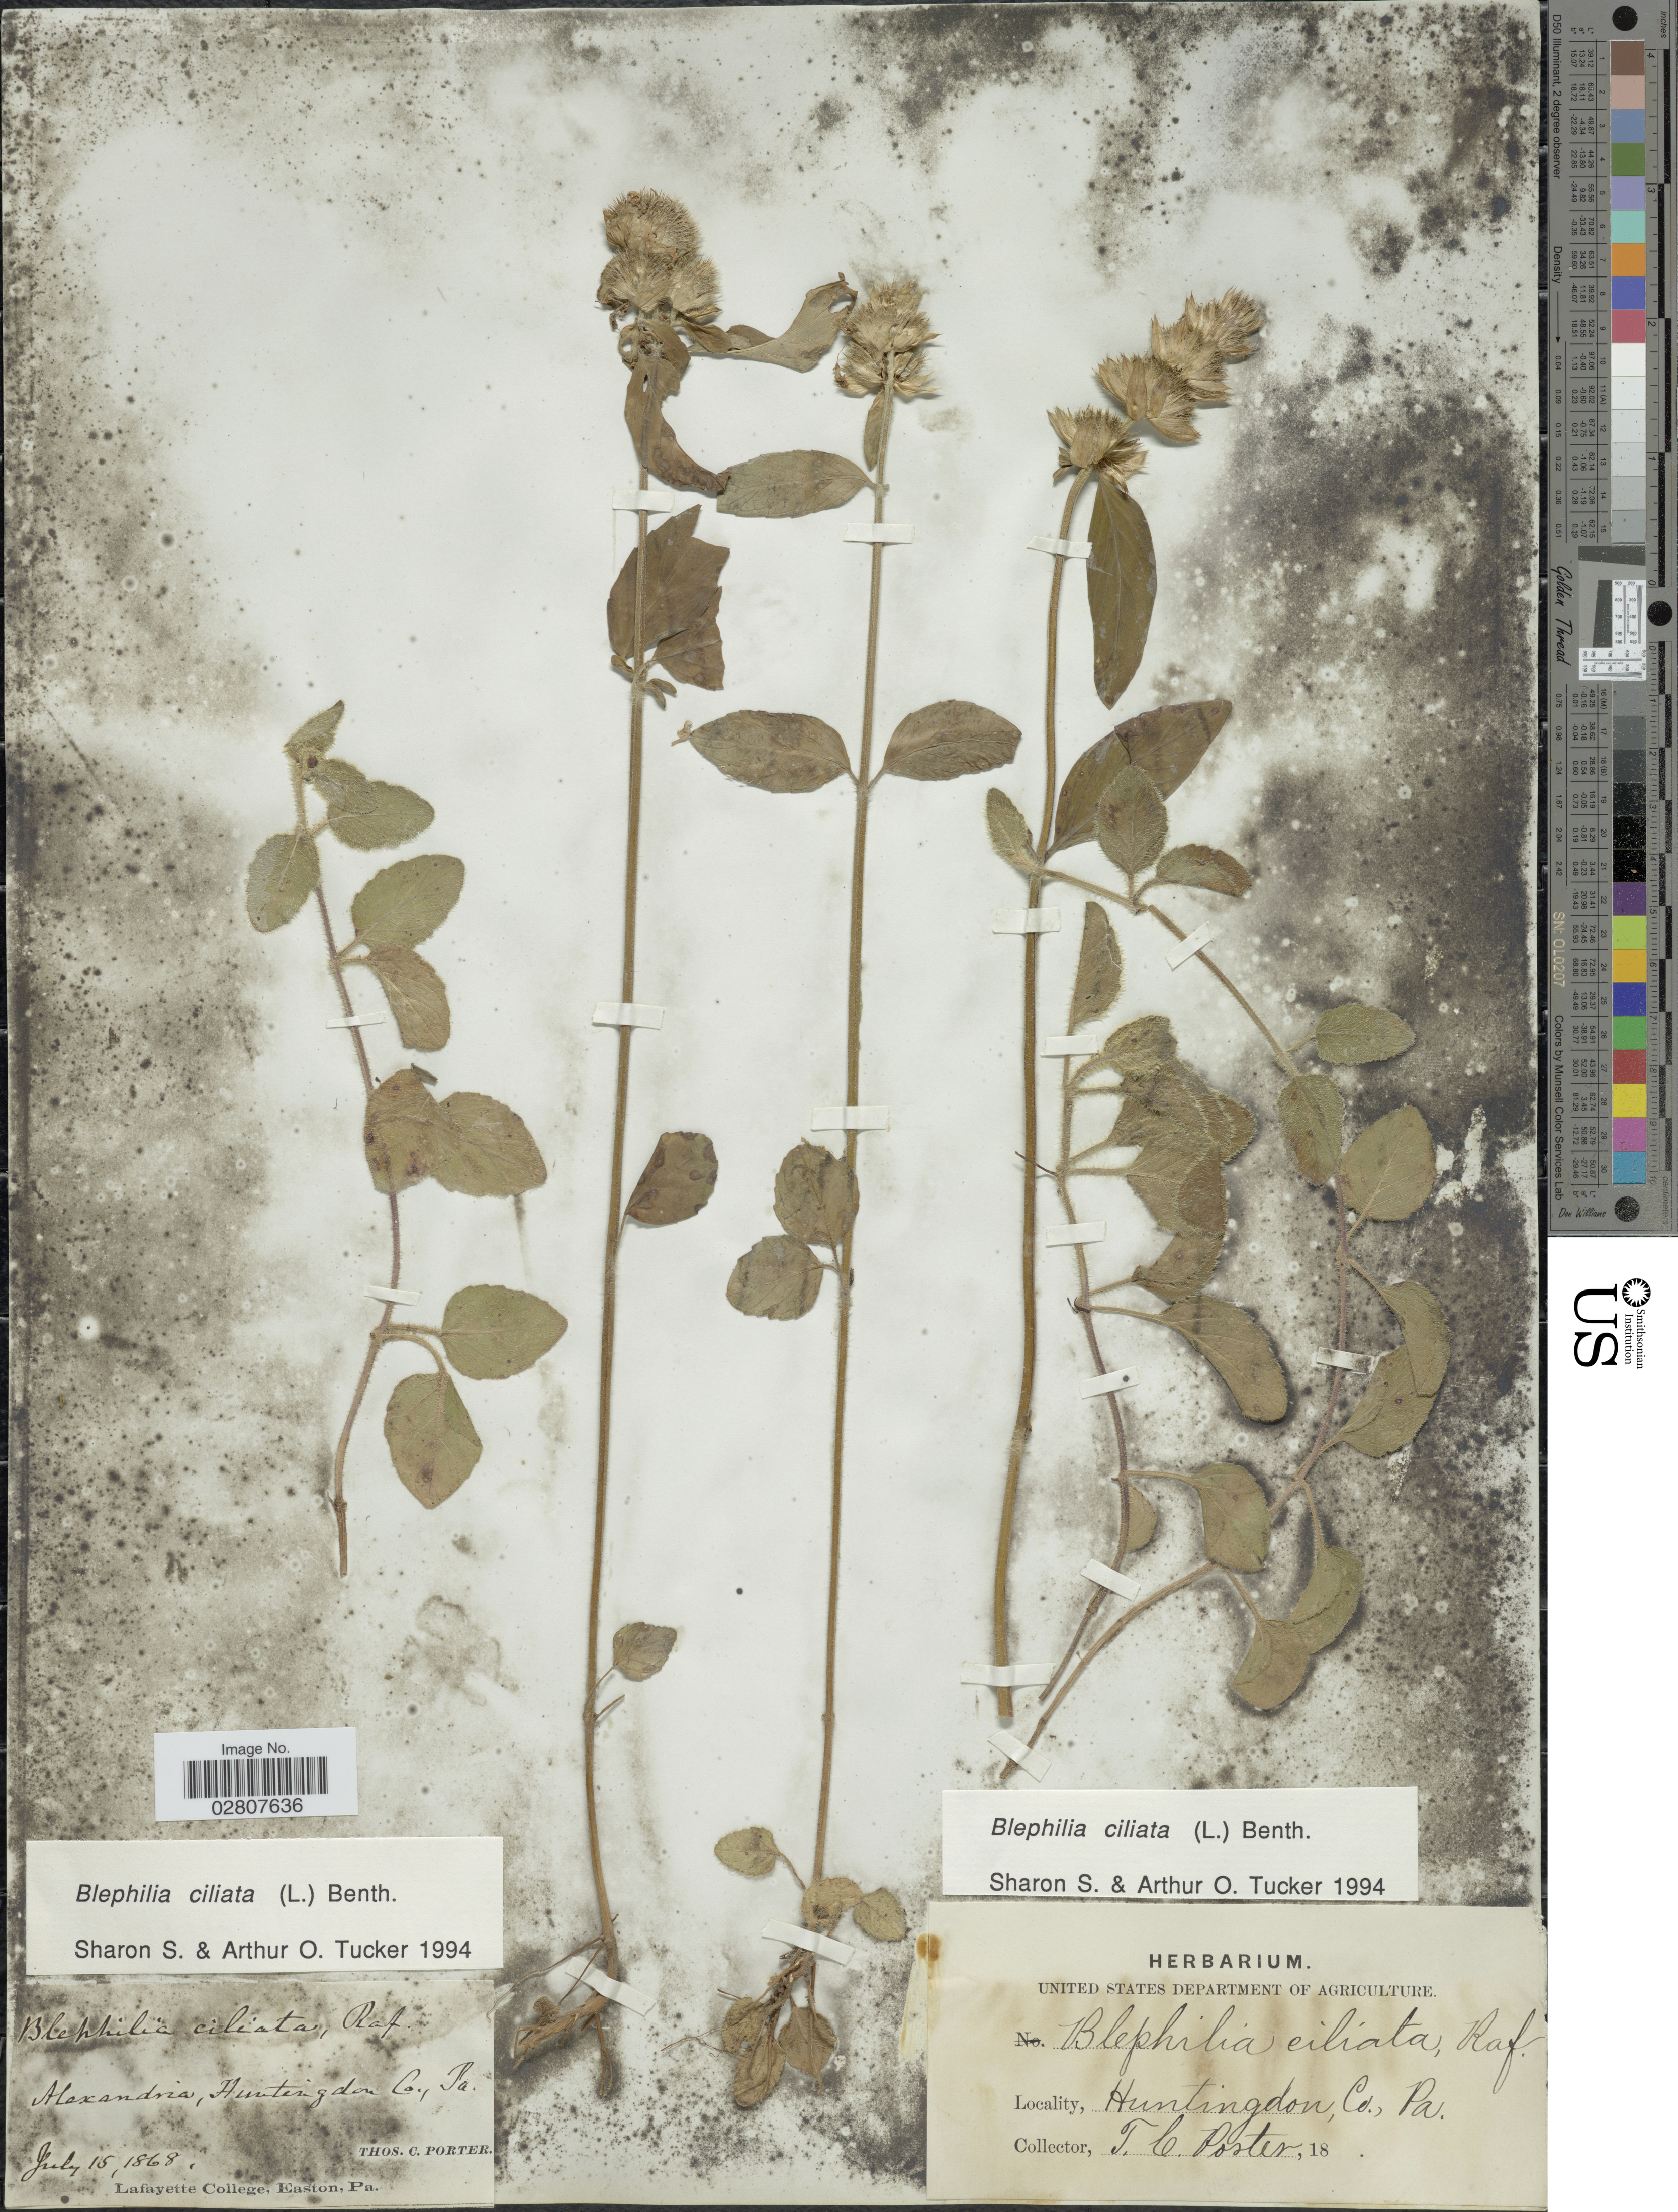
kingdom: Plantae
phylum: Tracheophyta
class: Magnoliopsida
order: Lamiales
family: Lamiaceae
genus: Blephilia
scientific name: Blephilia ciliata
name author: (L.) Raf. ex Benth.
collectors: T. Porter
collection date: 1868-07-15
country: United States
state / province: Pennsylvania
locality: Alexandria, Huntingdon Co.